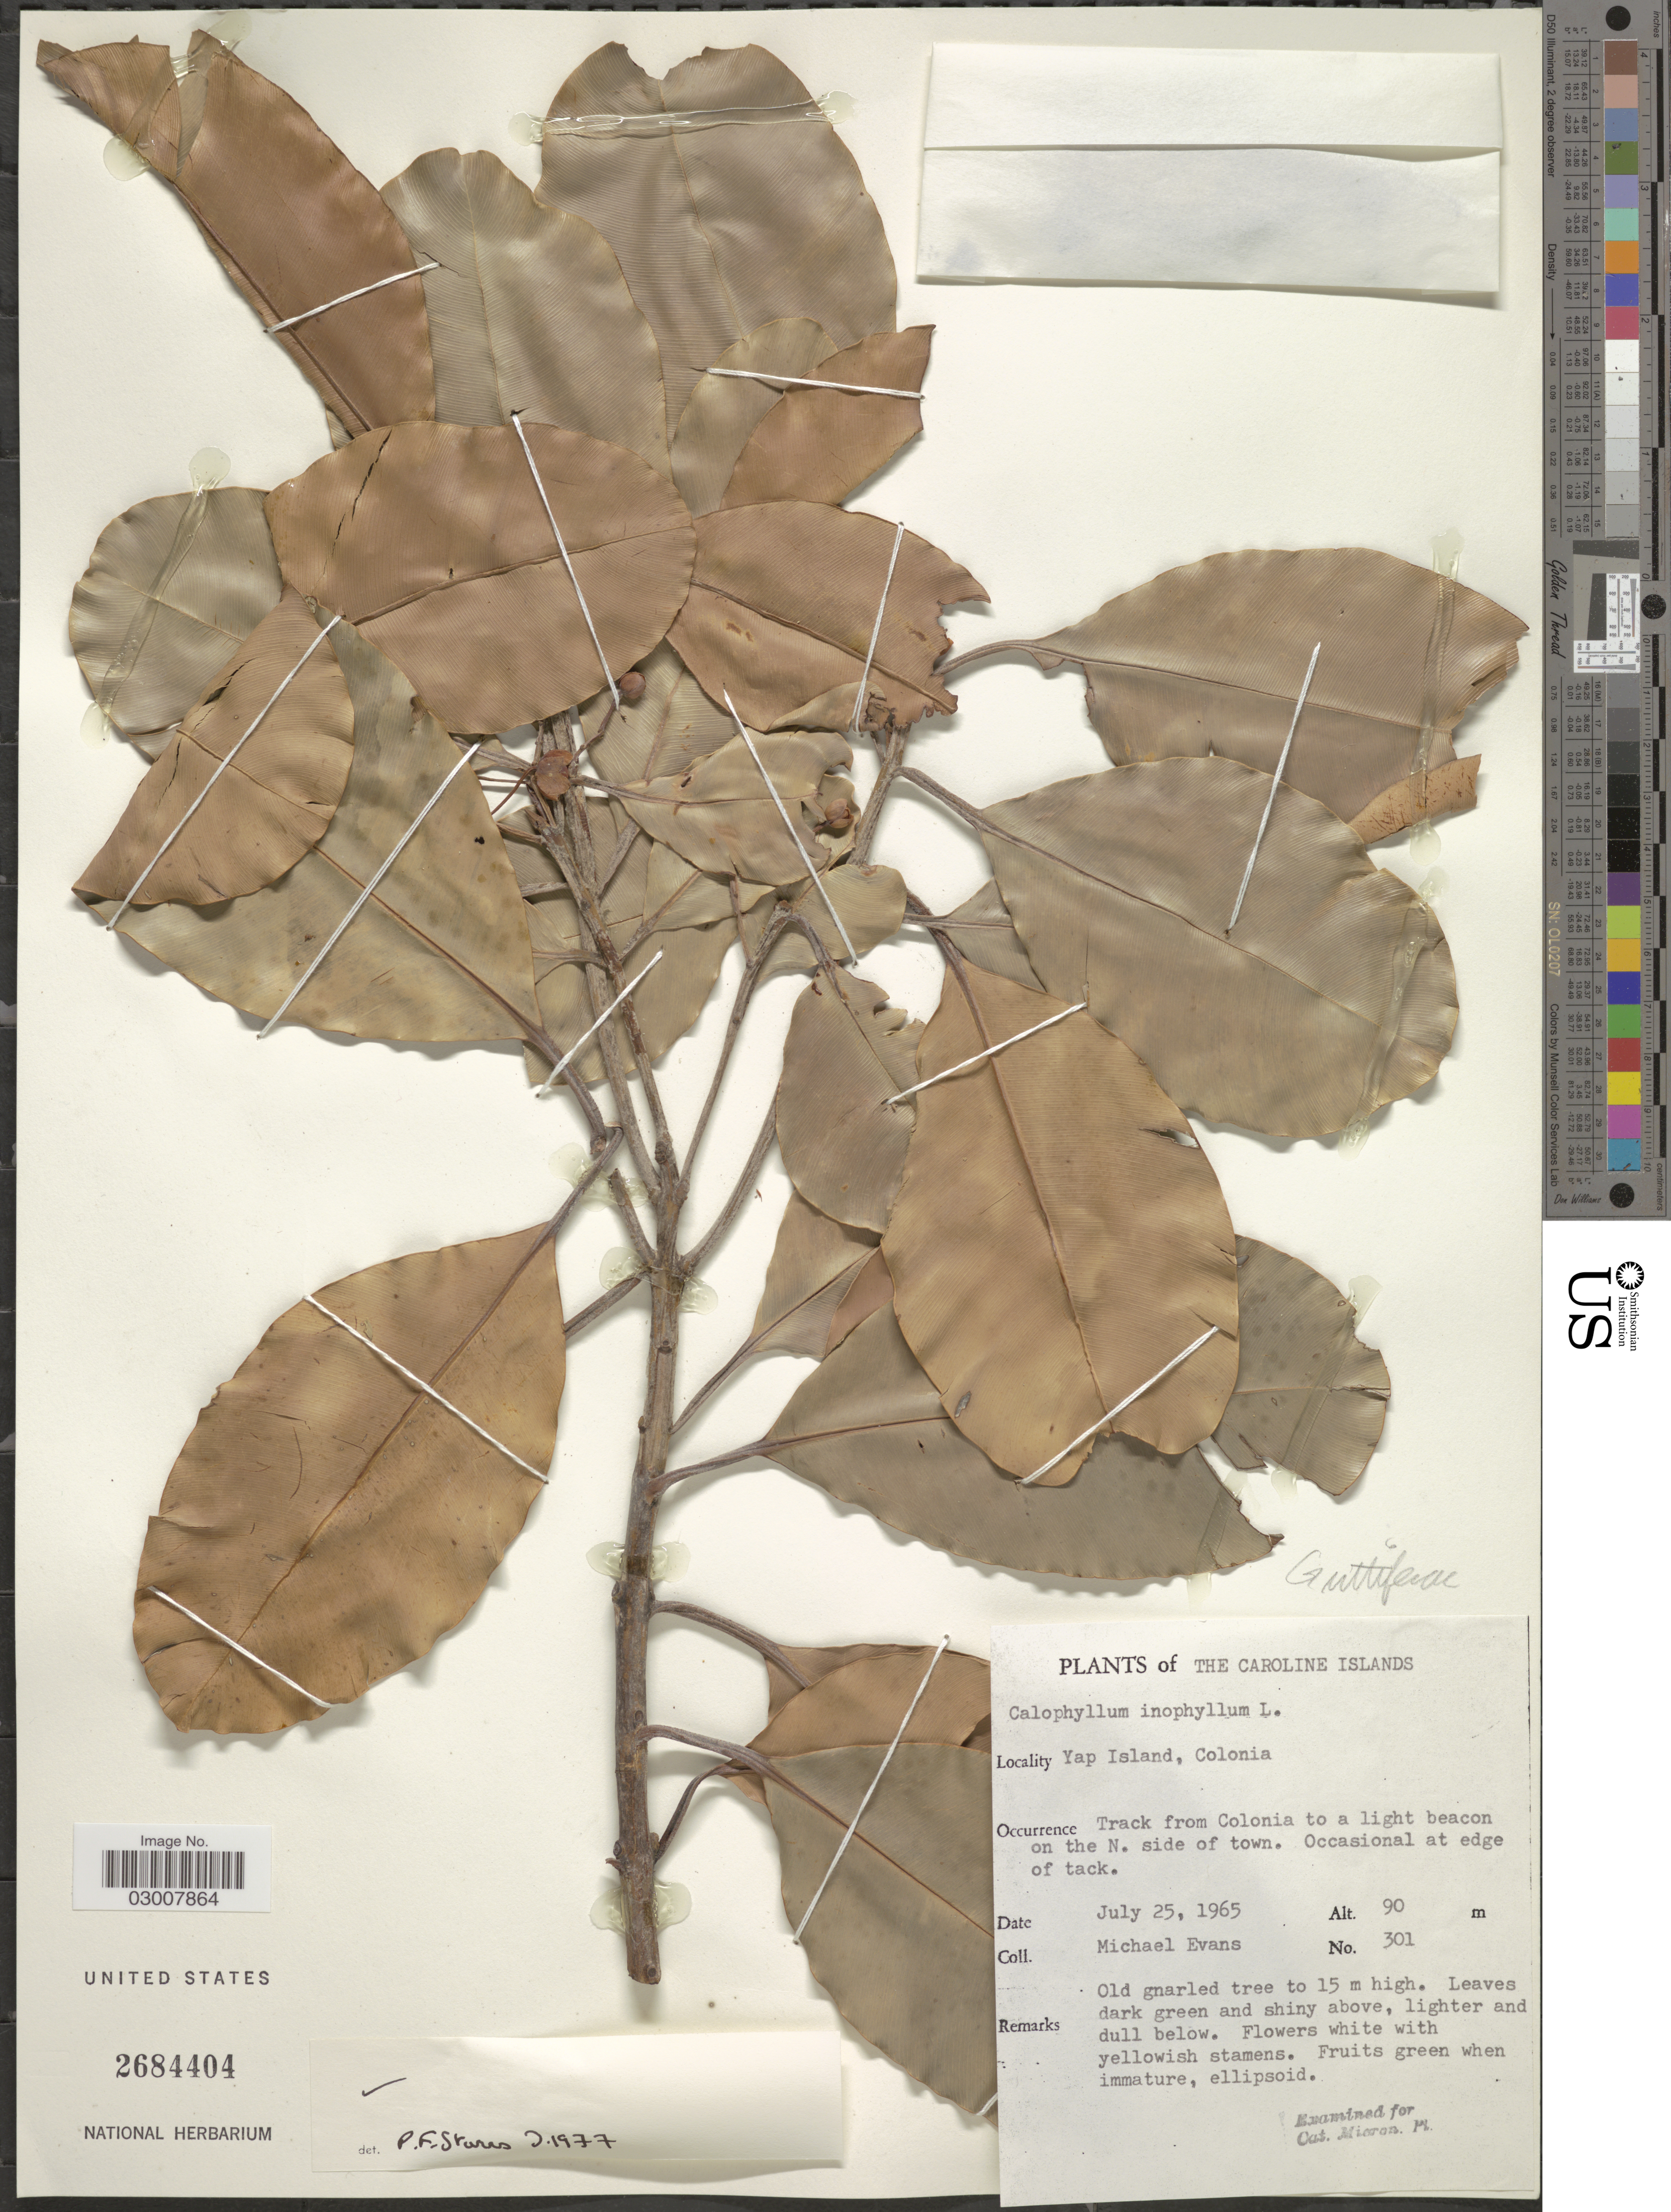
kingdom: Plantae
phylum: Tracheophyta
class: Magnoliopsida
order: Malpighiales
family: Calophyllaceae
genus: Calophyllum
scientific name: Calophyllum inophyllum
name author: L.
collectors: M. Evans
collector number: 301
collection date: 1965-07-25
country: Micronesia, Federated States of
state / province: Yap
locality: The Caroline Islands, Yap Island, Colonia. Track from Colonia to a light beacon on the N. side of town.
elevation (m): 90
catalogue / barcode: US 2684404